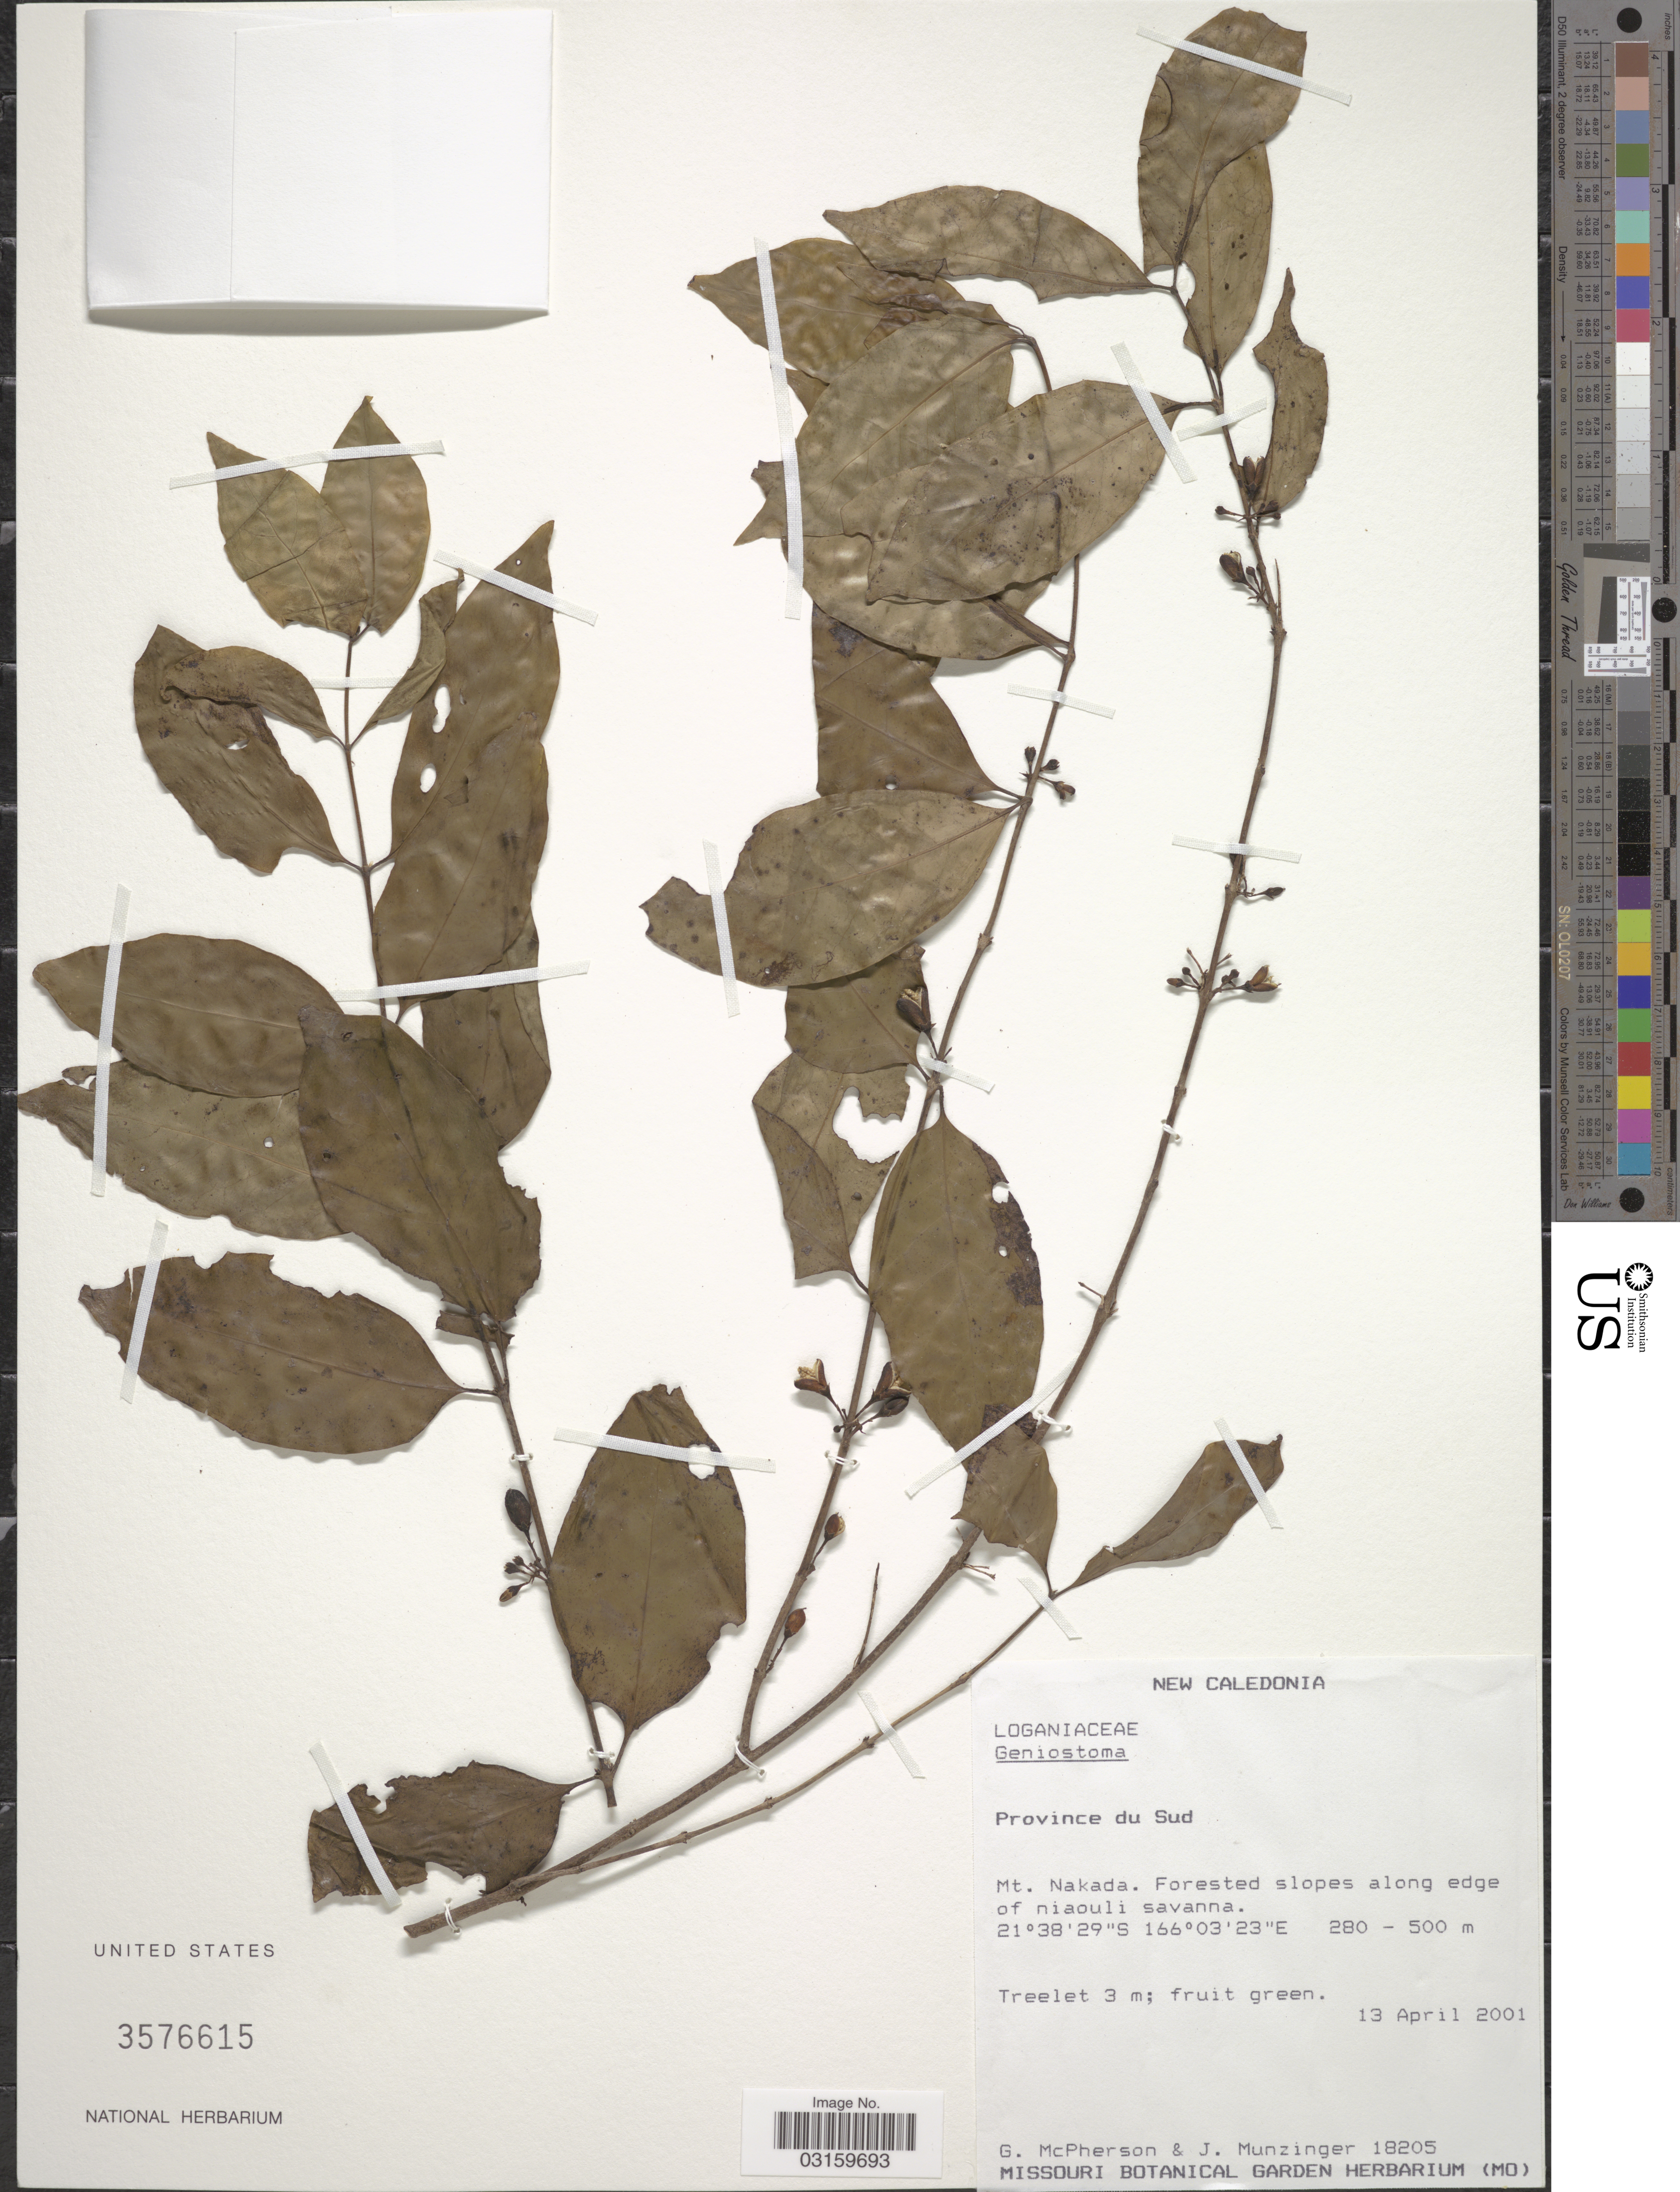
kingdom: Plantae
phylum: Tracheophyta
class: Magnoliopsida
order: Gentianales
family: Loganiaceae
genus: Geniostoma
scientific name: Geniostoma sp.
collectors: G. McPherson & J. K. Munzinger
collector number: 18205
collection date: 2001-04-13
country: New Caledonia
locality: Province du Sud, Mt. Nakada. Forested slopes along edge of niaouli savanna.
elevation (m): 280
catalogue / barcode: US 3576615